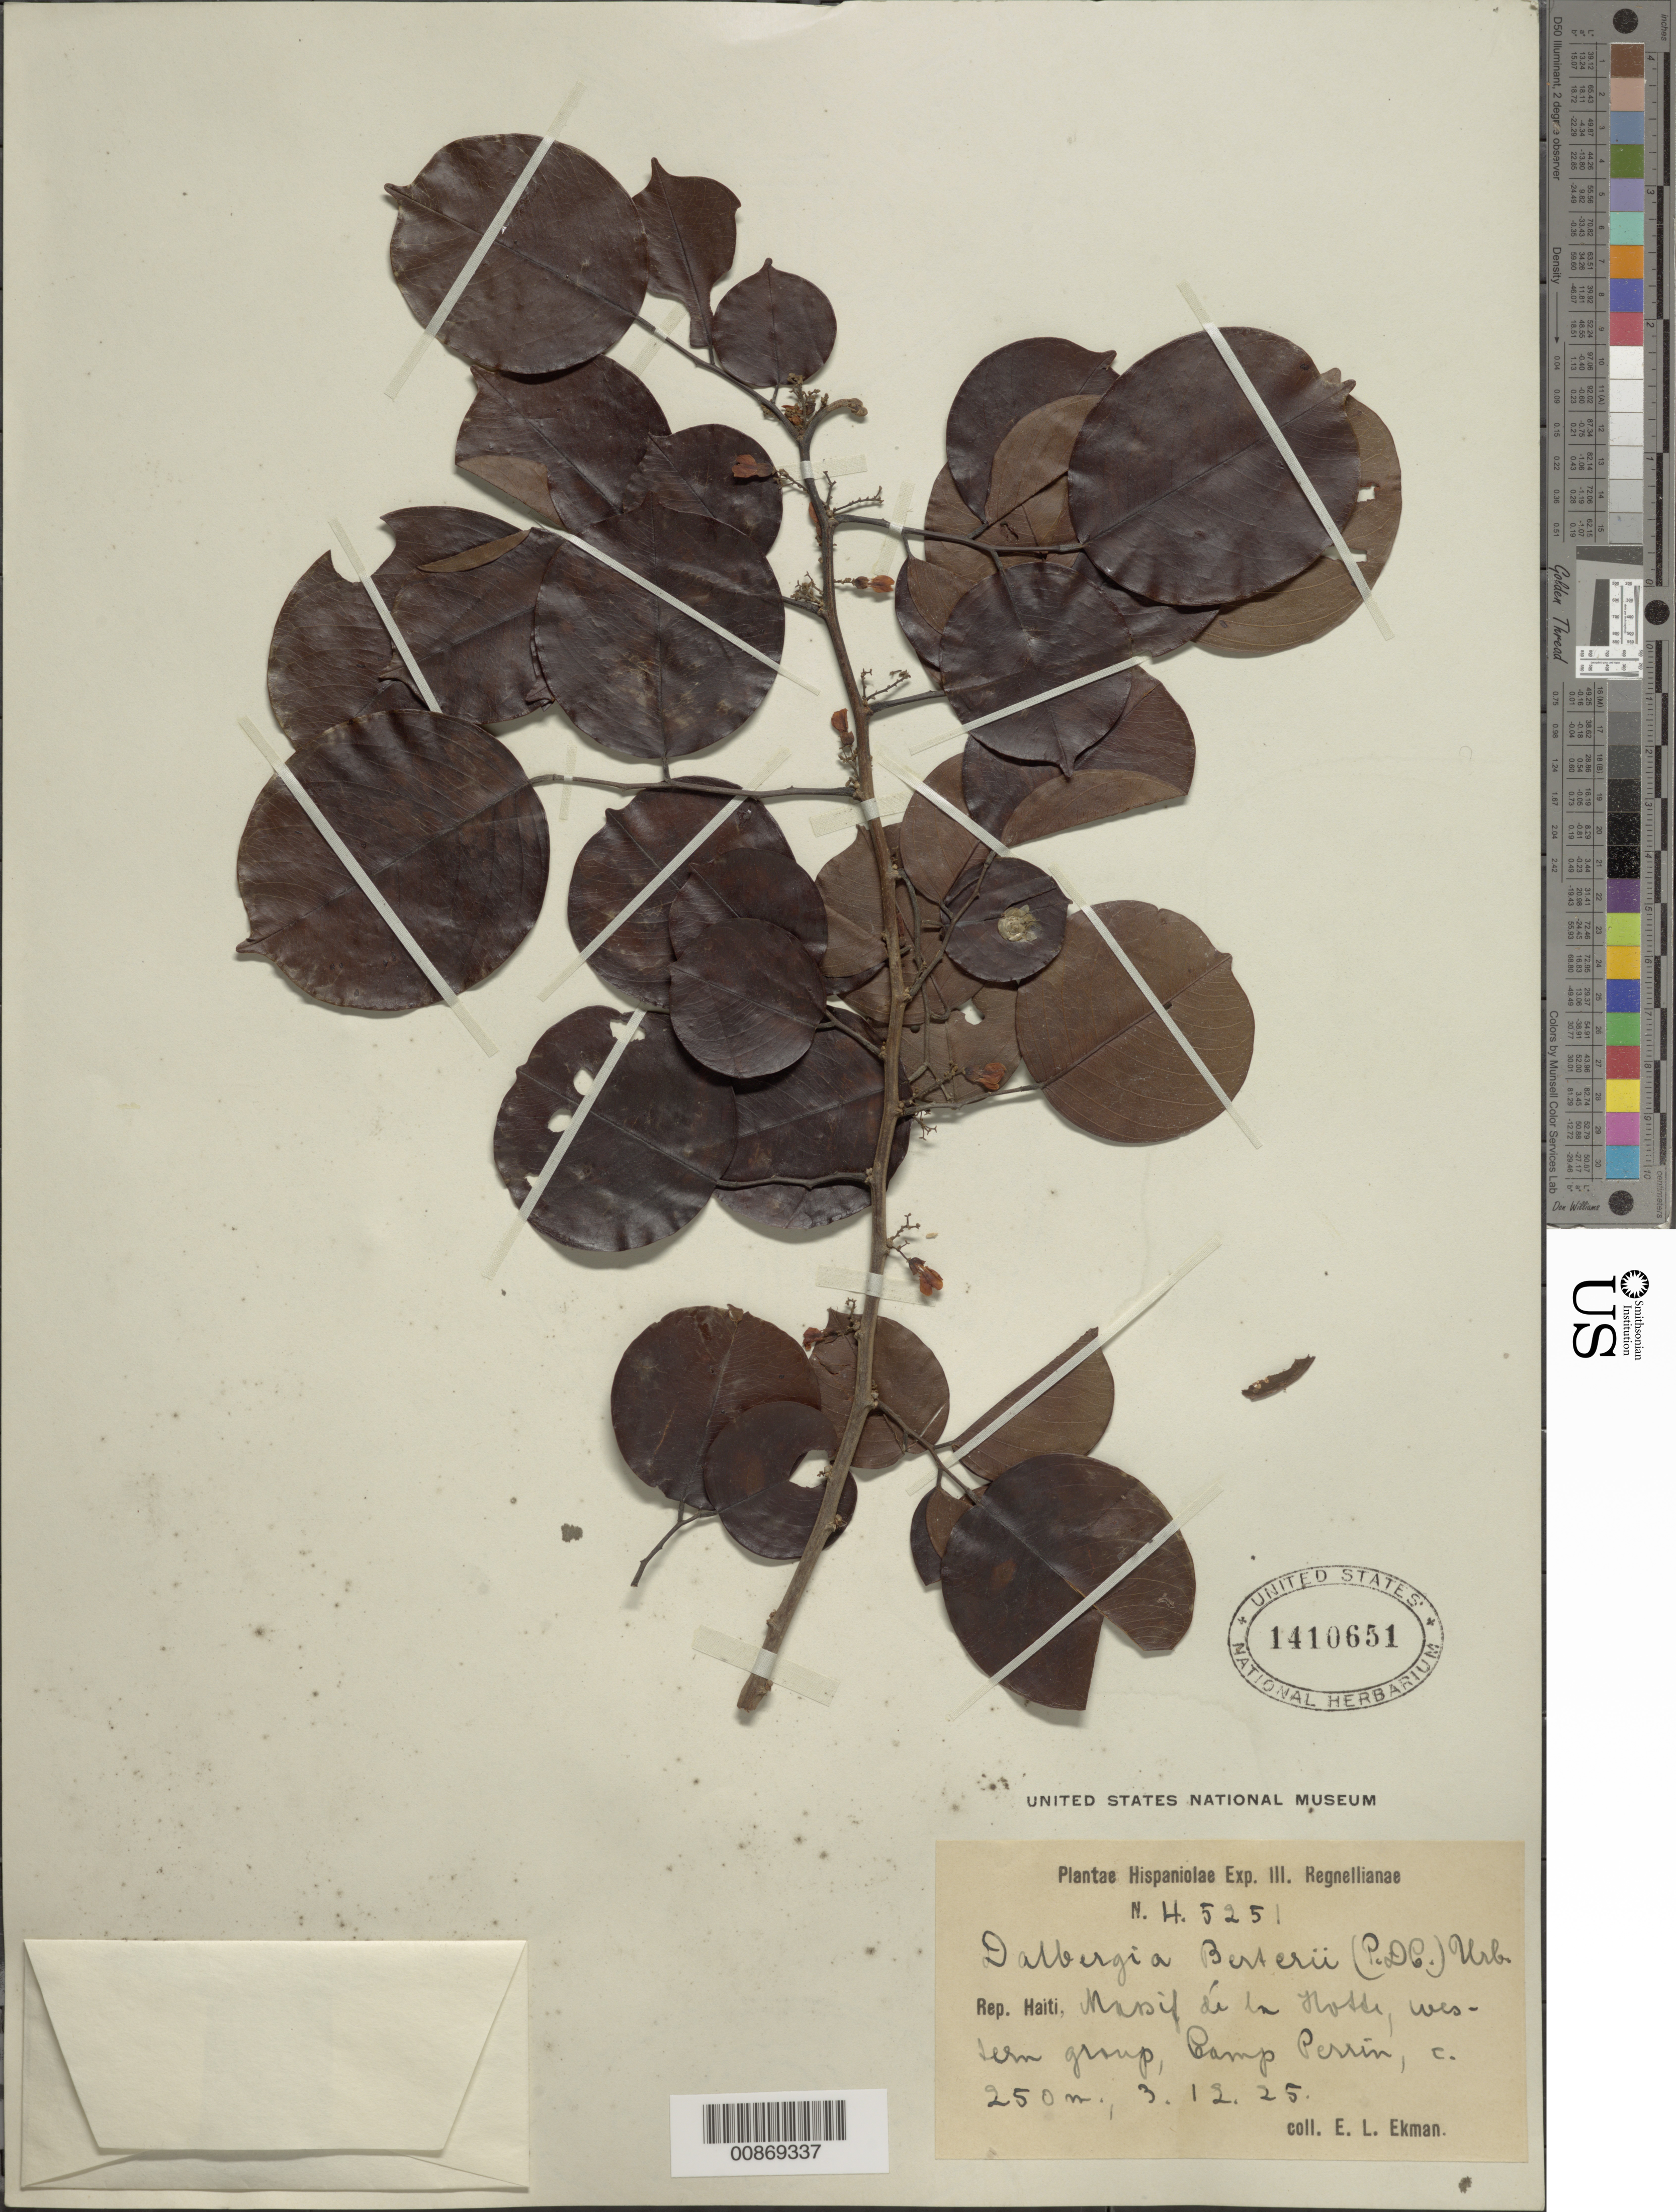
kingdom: Plantae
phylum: Tracheophyta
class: Magnoliopsida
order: Fabales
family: Fabaceae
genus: Dalbergia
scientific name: Dalbergia berteroi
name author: (DC.) Urb.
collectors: E. L. Ekman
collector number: H 5251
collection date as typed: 03 Dec 1925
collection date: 1925-12-03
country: Haiti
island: Hispaniola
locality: Massif de la Hotte, western group, Camp-Perrin.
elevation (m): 250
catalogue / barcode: US 1410651